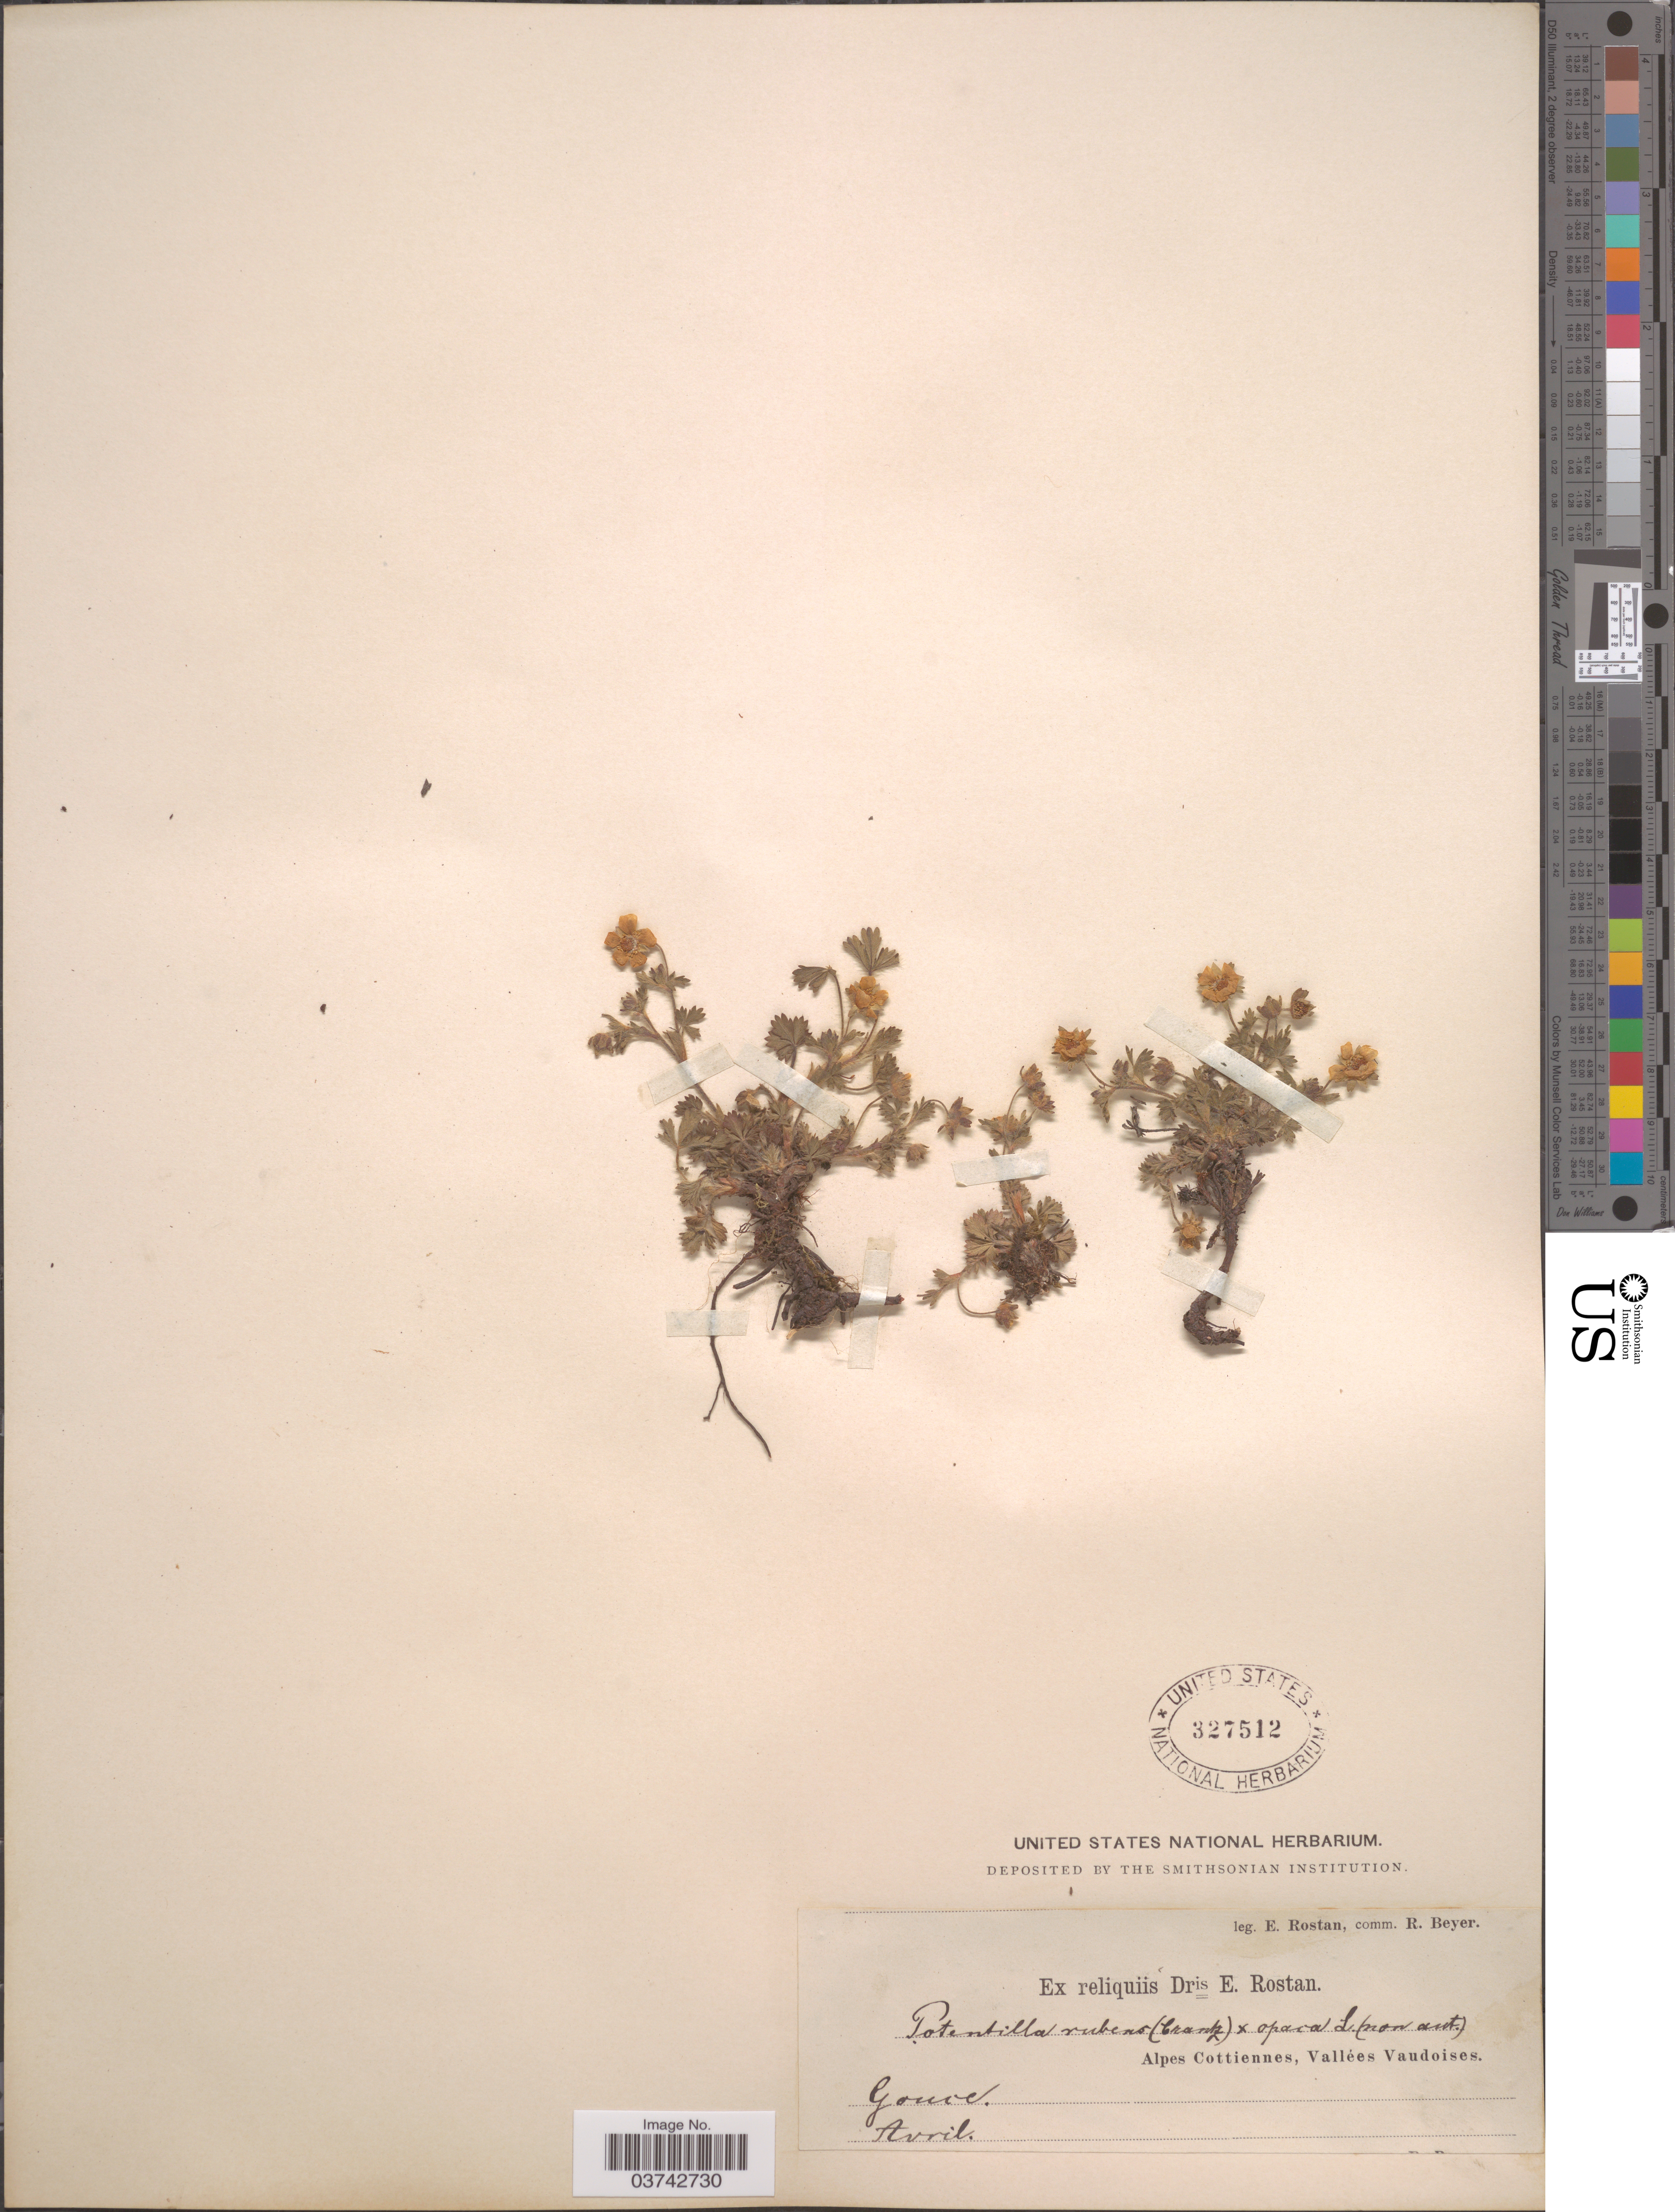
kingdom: Plantae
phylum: Tracheophyta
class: Magnoliopsida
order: Rosales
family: Rosaceae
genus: Potentilla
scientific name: Potentilla rubens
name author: Vill.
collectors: E. Rostan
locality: Alpes Cottiennes, Vallées Vaudoises. Gouve.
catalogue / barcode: US 327512